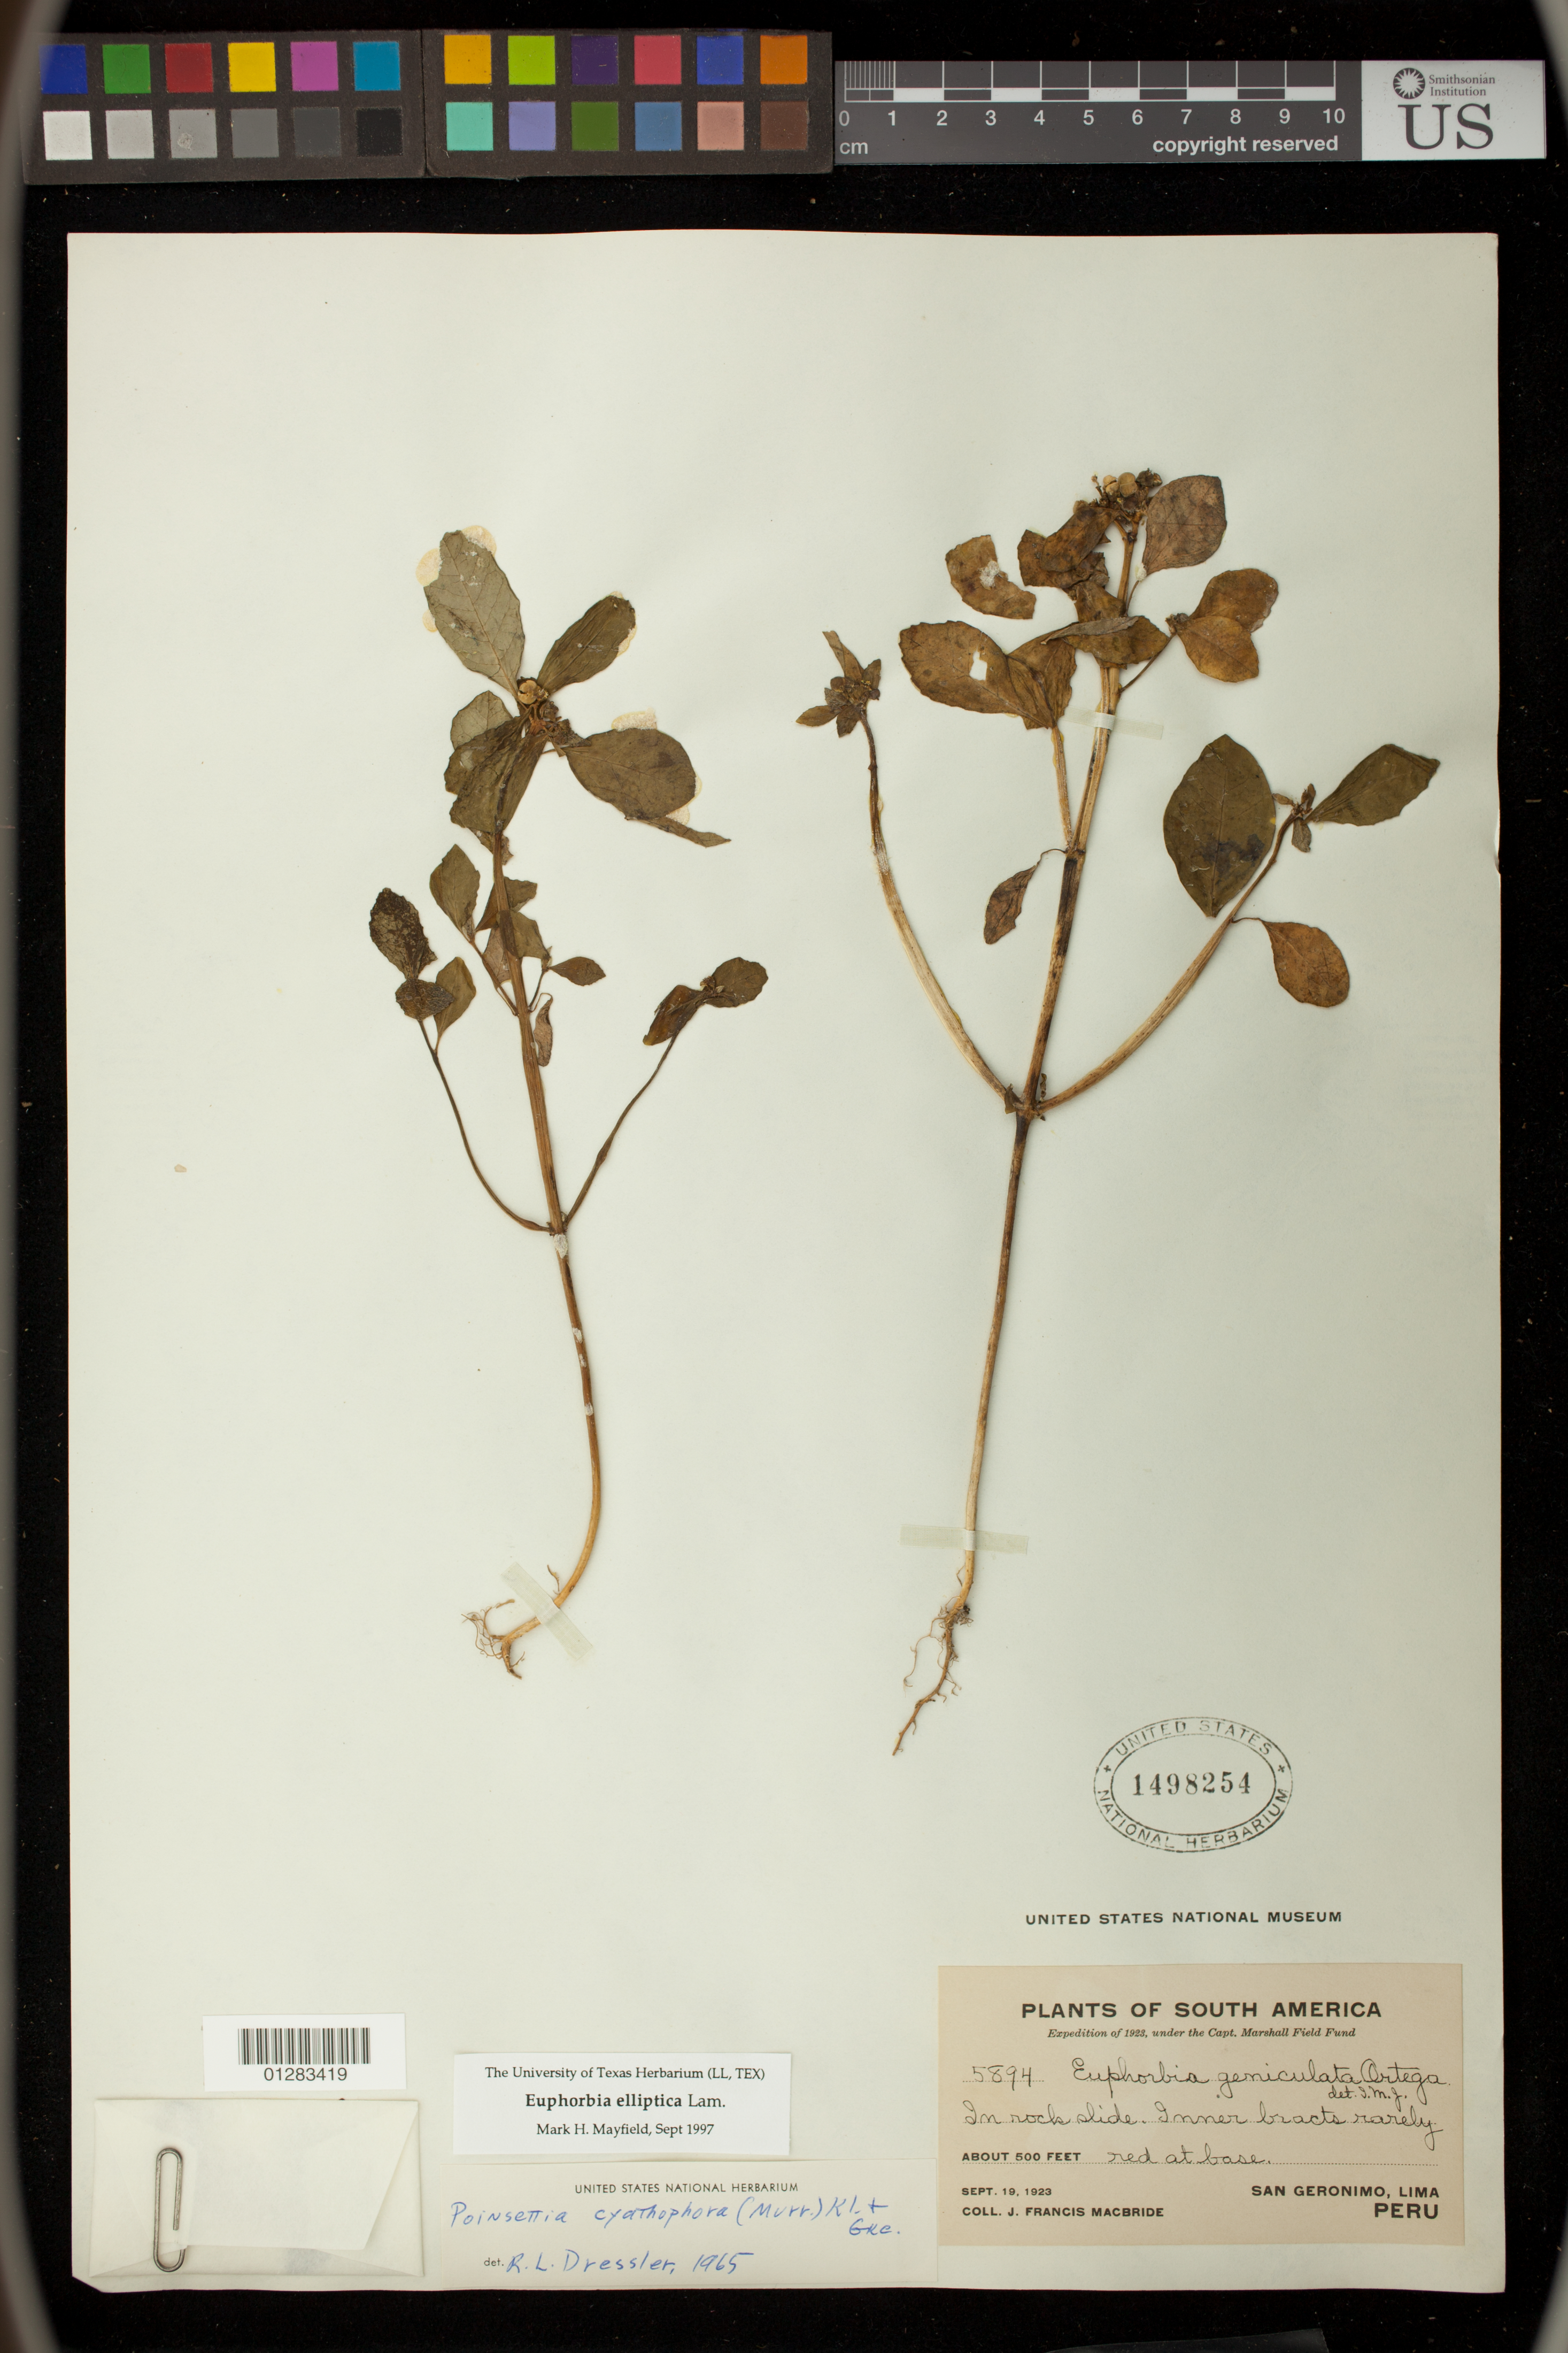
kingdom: Plantae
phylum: Tracheophyta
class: Magnoliopsida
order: Malpighiales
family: Euphorbiaceae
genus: Euphorbia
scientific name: Euphorbia elliptica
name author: Lam.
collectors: J. F. Macbride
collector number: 5894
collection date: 1923-09-19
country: Peru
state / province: Lima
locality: San Geronimo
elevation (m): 152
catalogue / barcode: US 1498254